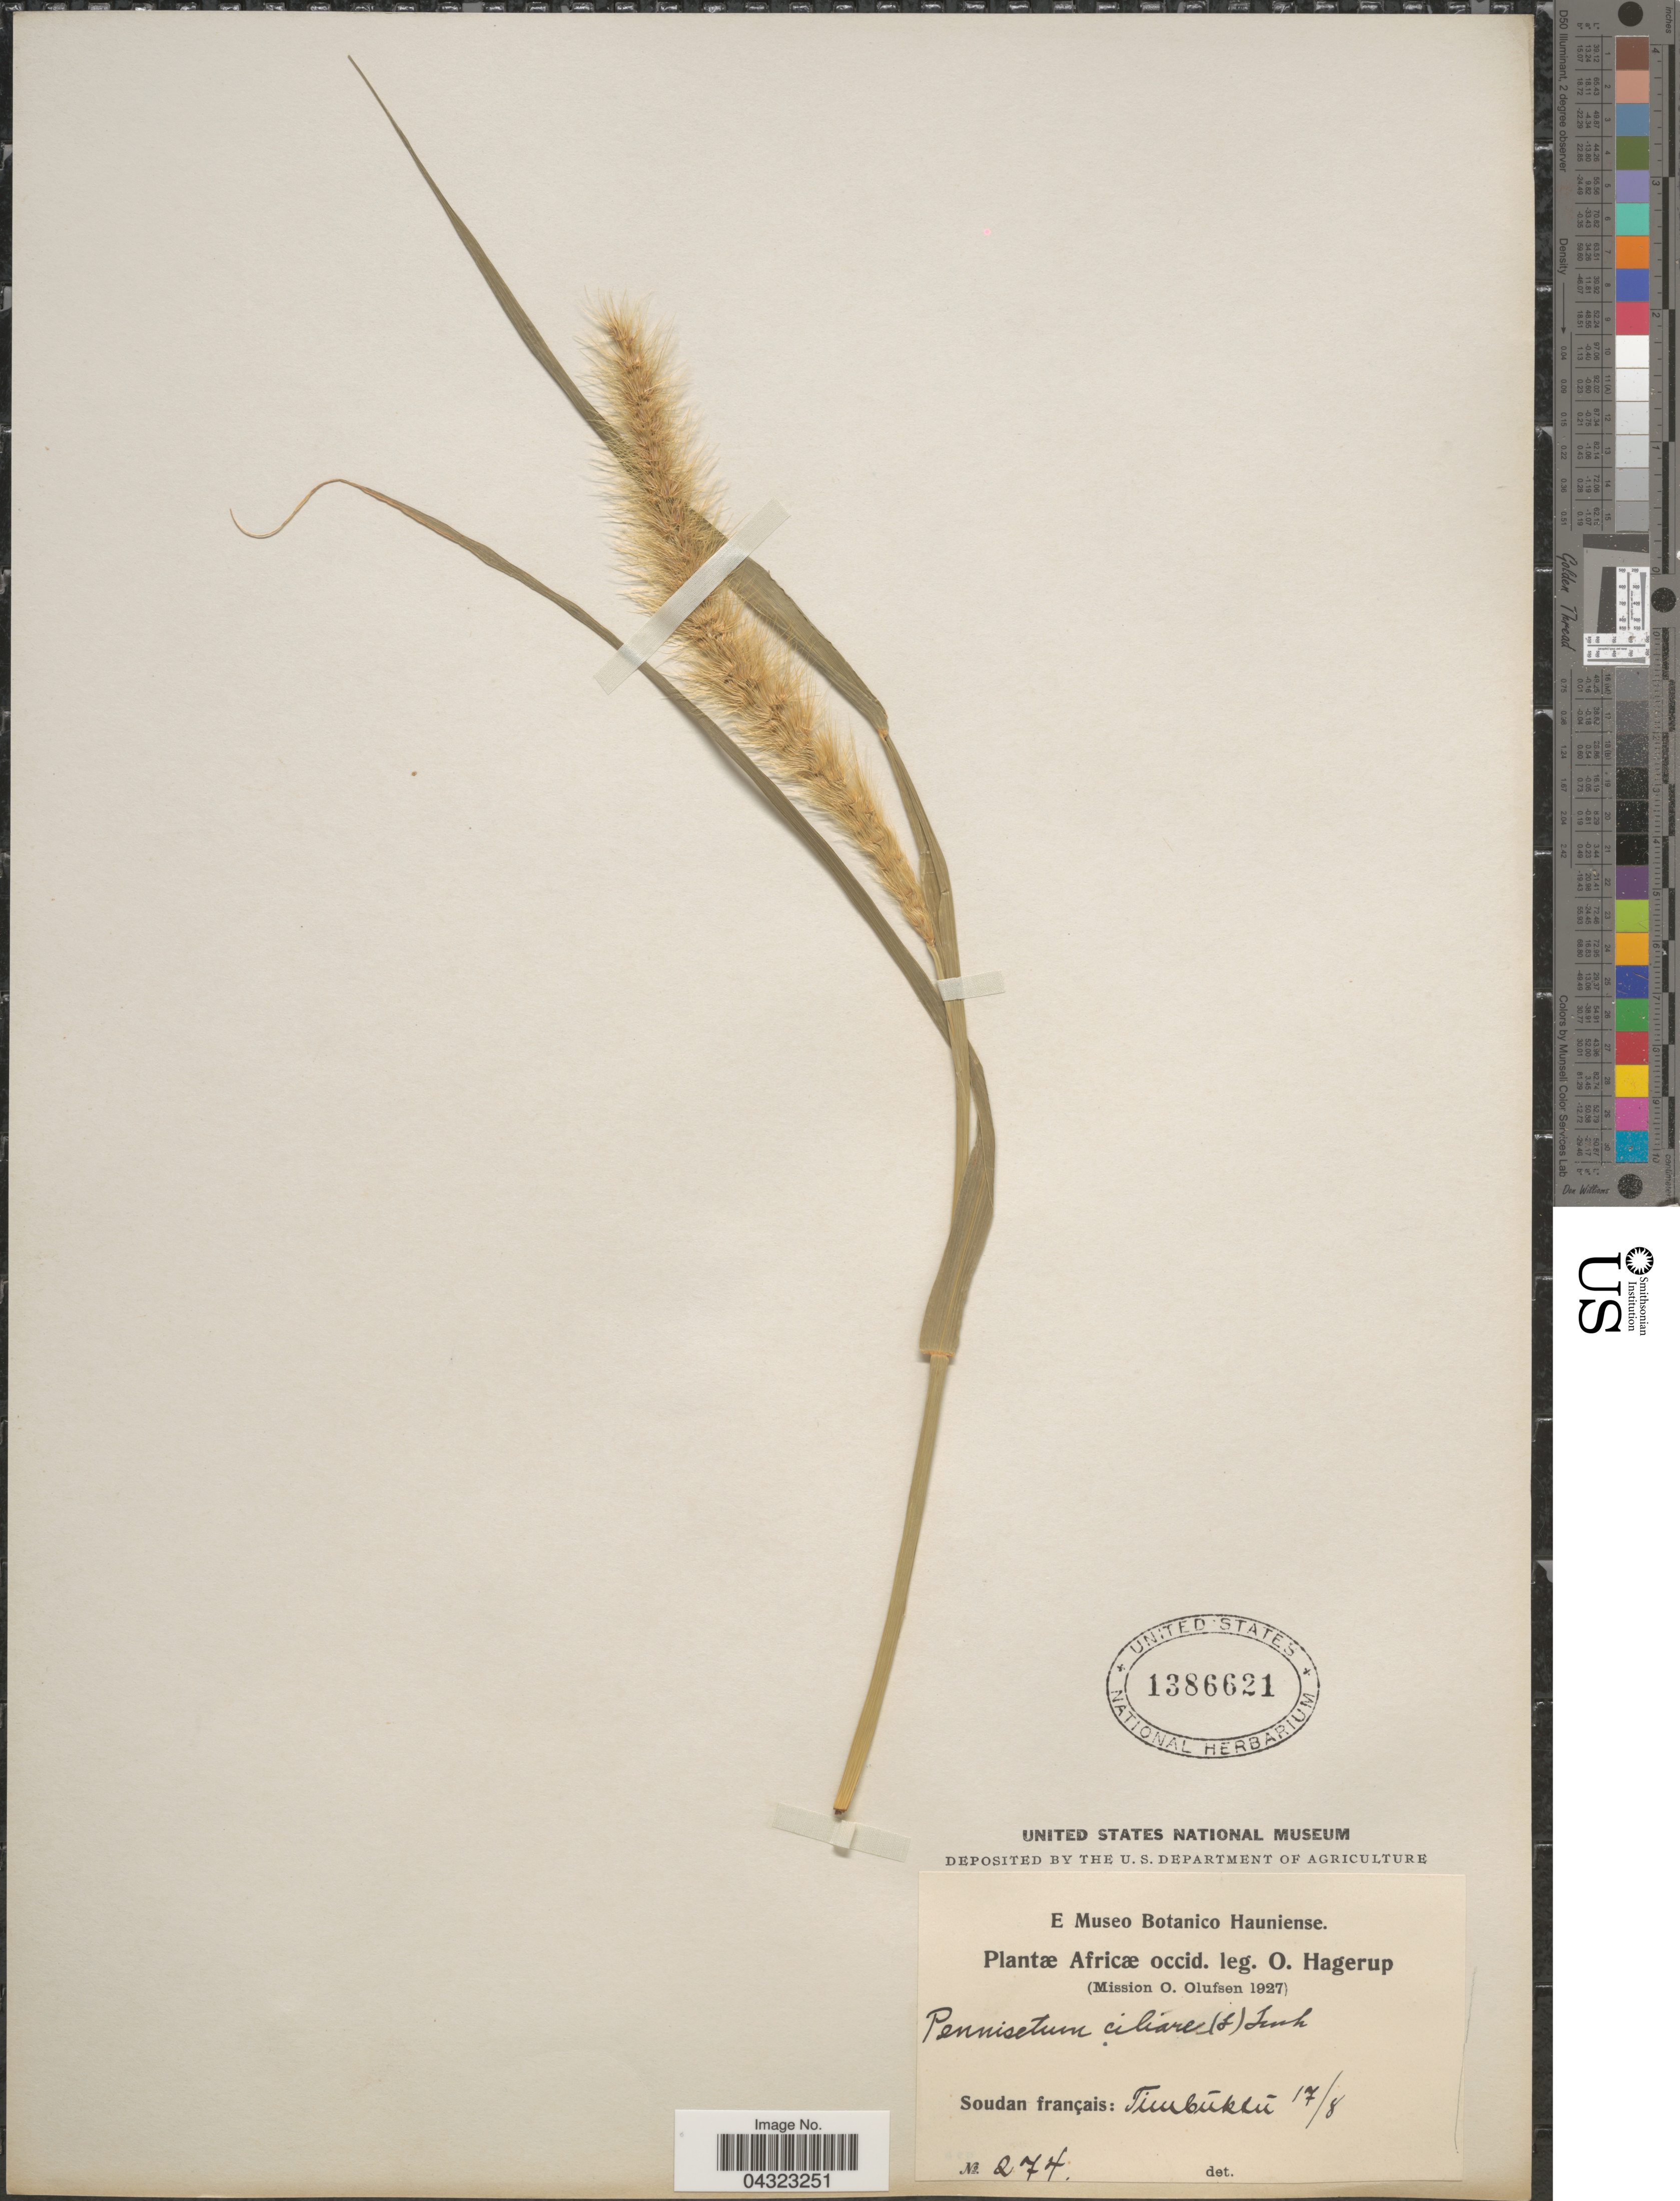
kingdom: Plantae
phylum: Tracheophyta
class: Liliopsida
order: Poales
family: Poaceae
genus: Cenchrus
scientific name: Cenchrus ciliaris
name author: L.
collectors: O. Hagerup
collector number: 274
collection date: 1927-08-17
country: Mali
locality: Africæ occid. Soudan français: Timbuktu.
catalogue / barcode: US 1386621